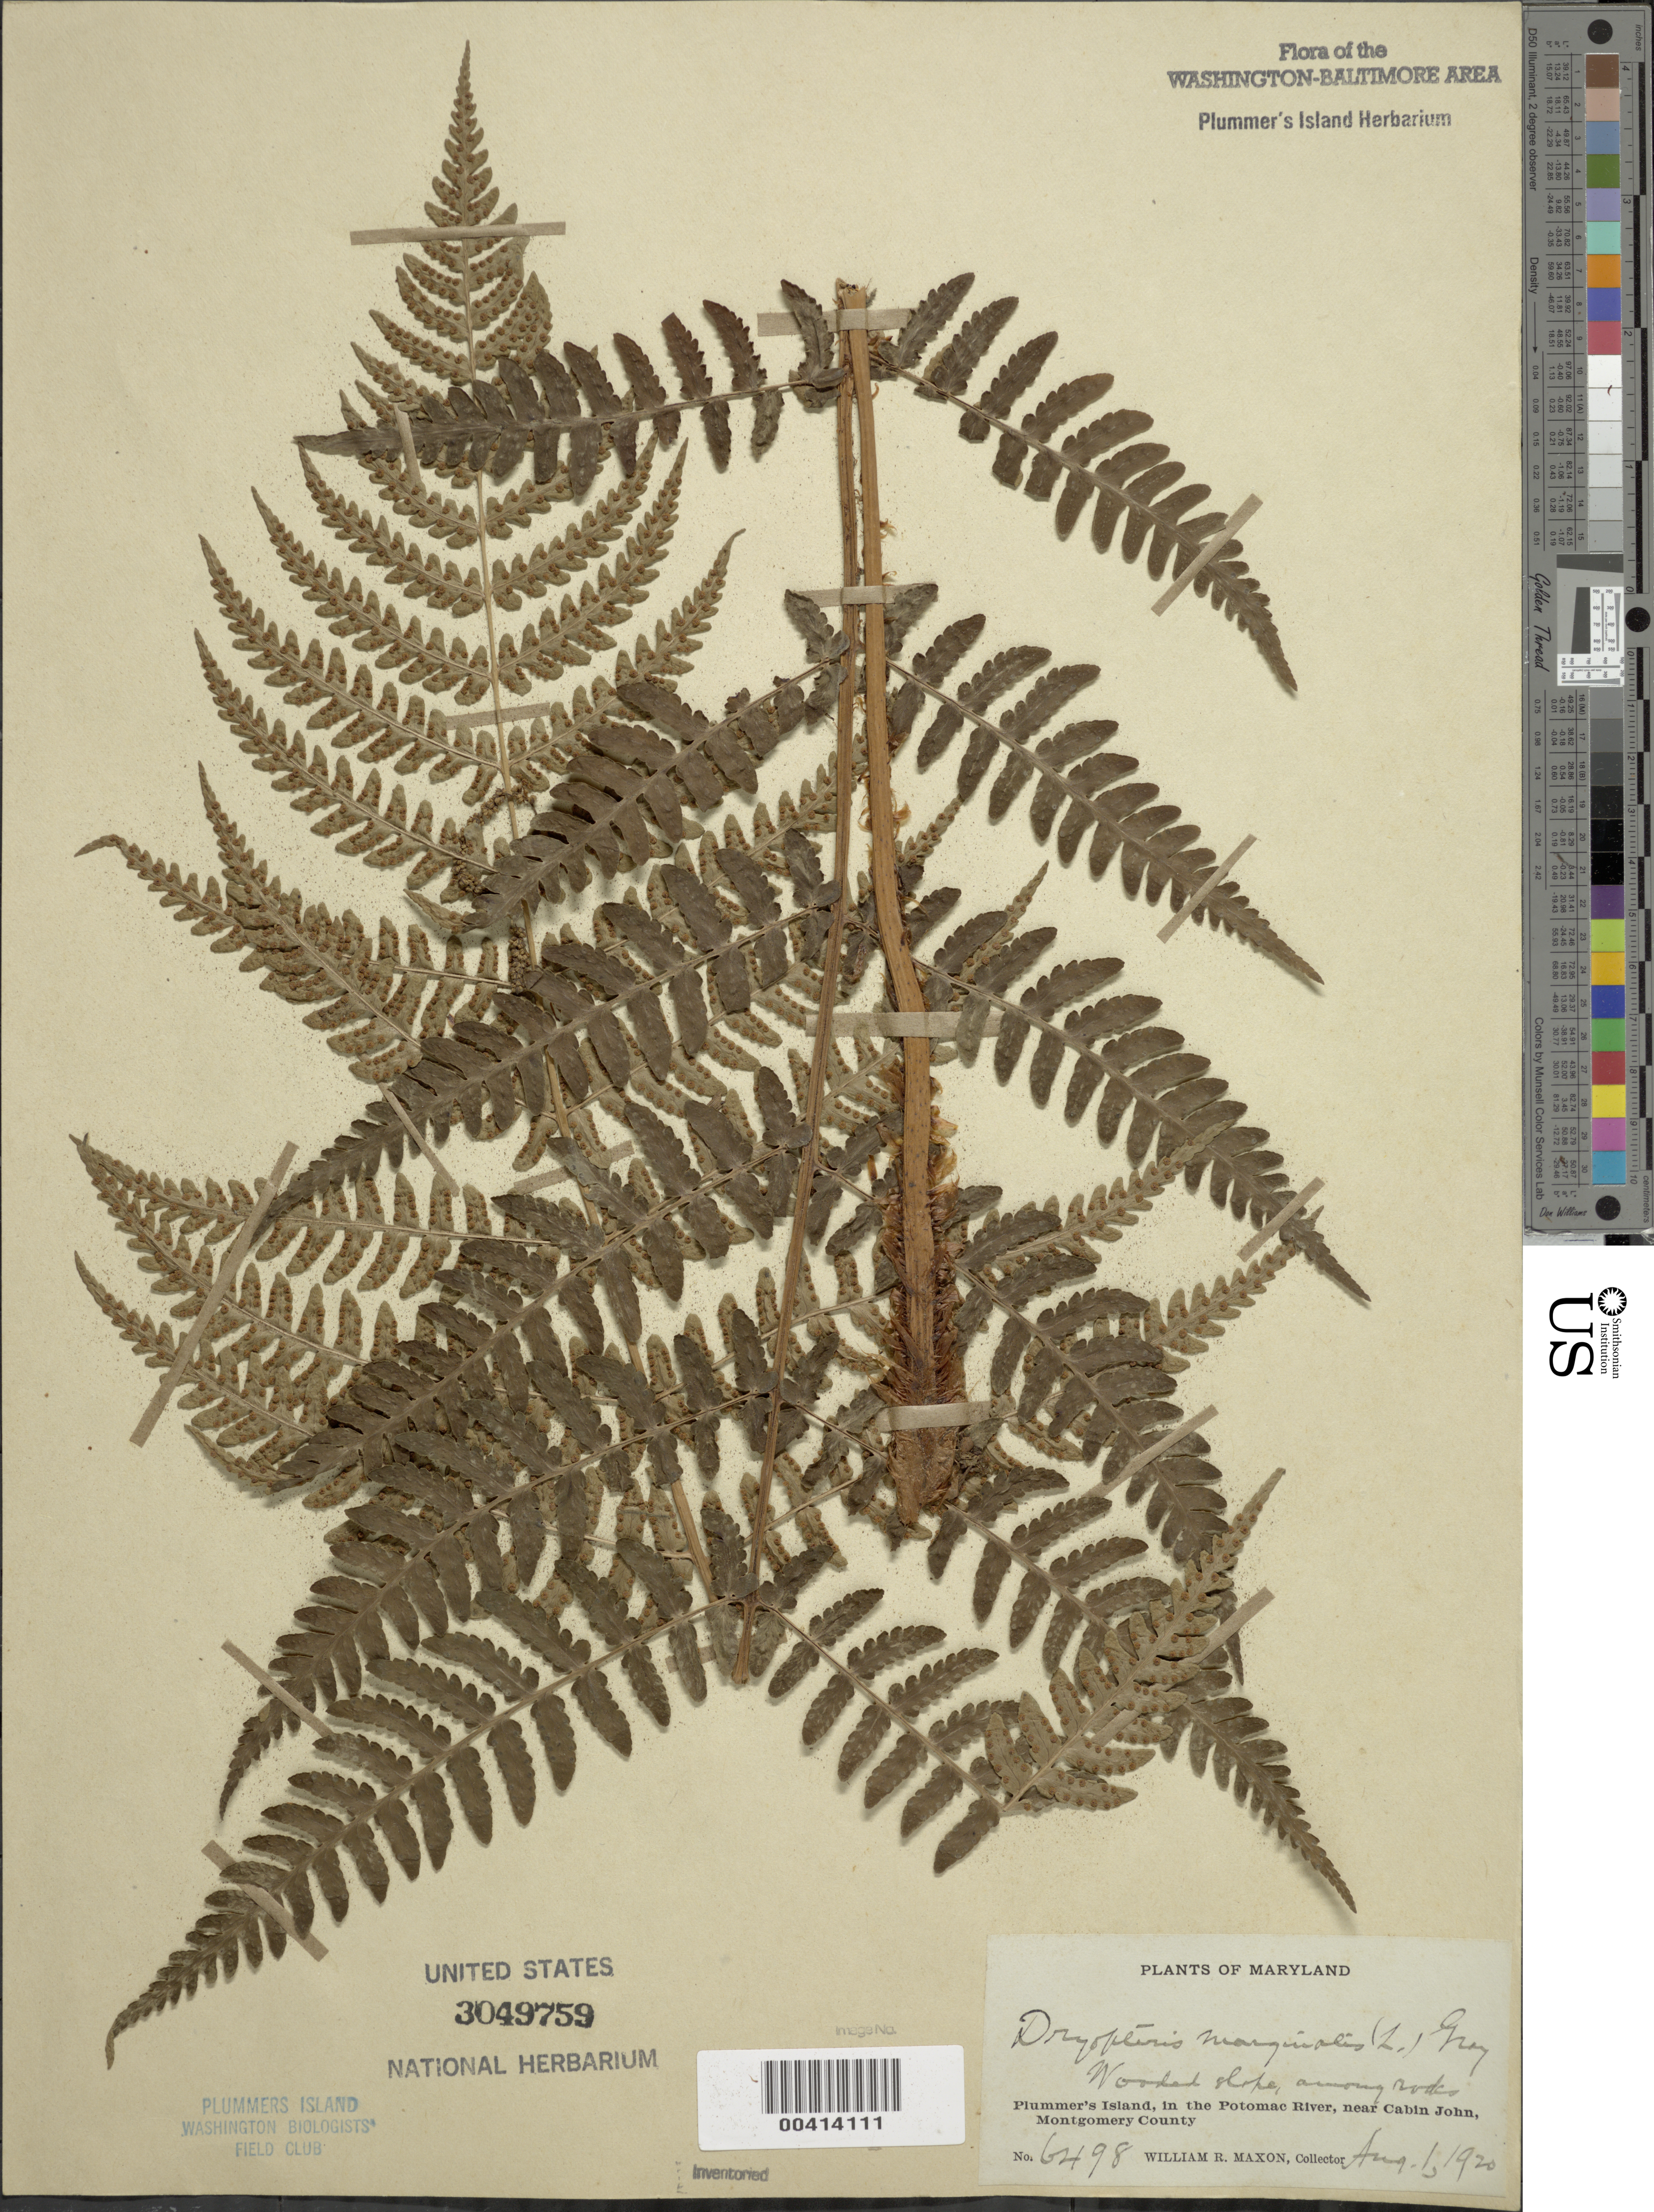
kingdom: Plantae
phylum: Tracheophyta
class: Polypodiopsida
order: Polypodiales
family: Dryopteridaceae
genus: Dryopteris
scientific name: Dryopteris marginalis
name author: (L.) A. Gray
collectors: W. R. Maxon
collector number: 6498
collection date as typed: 01 Aug 1920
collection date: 1920-08-01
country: United States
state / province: Maryland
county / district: Montgomery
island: Plummers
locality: Plummer's Island C. & O. Canal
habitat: Wooded slope, among rocks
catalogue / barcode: US 3049759